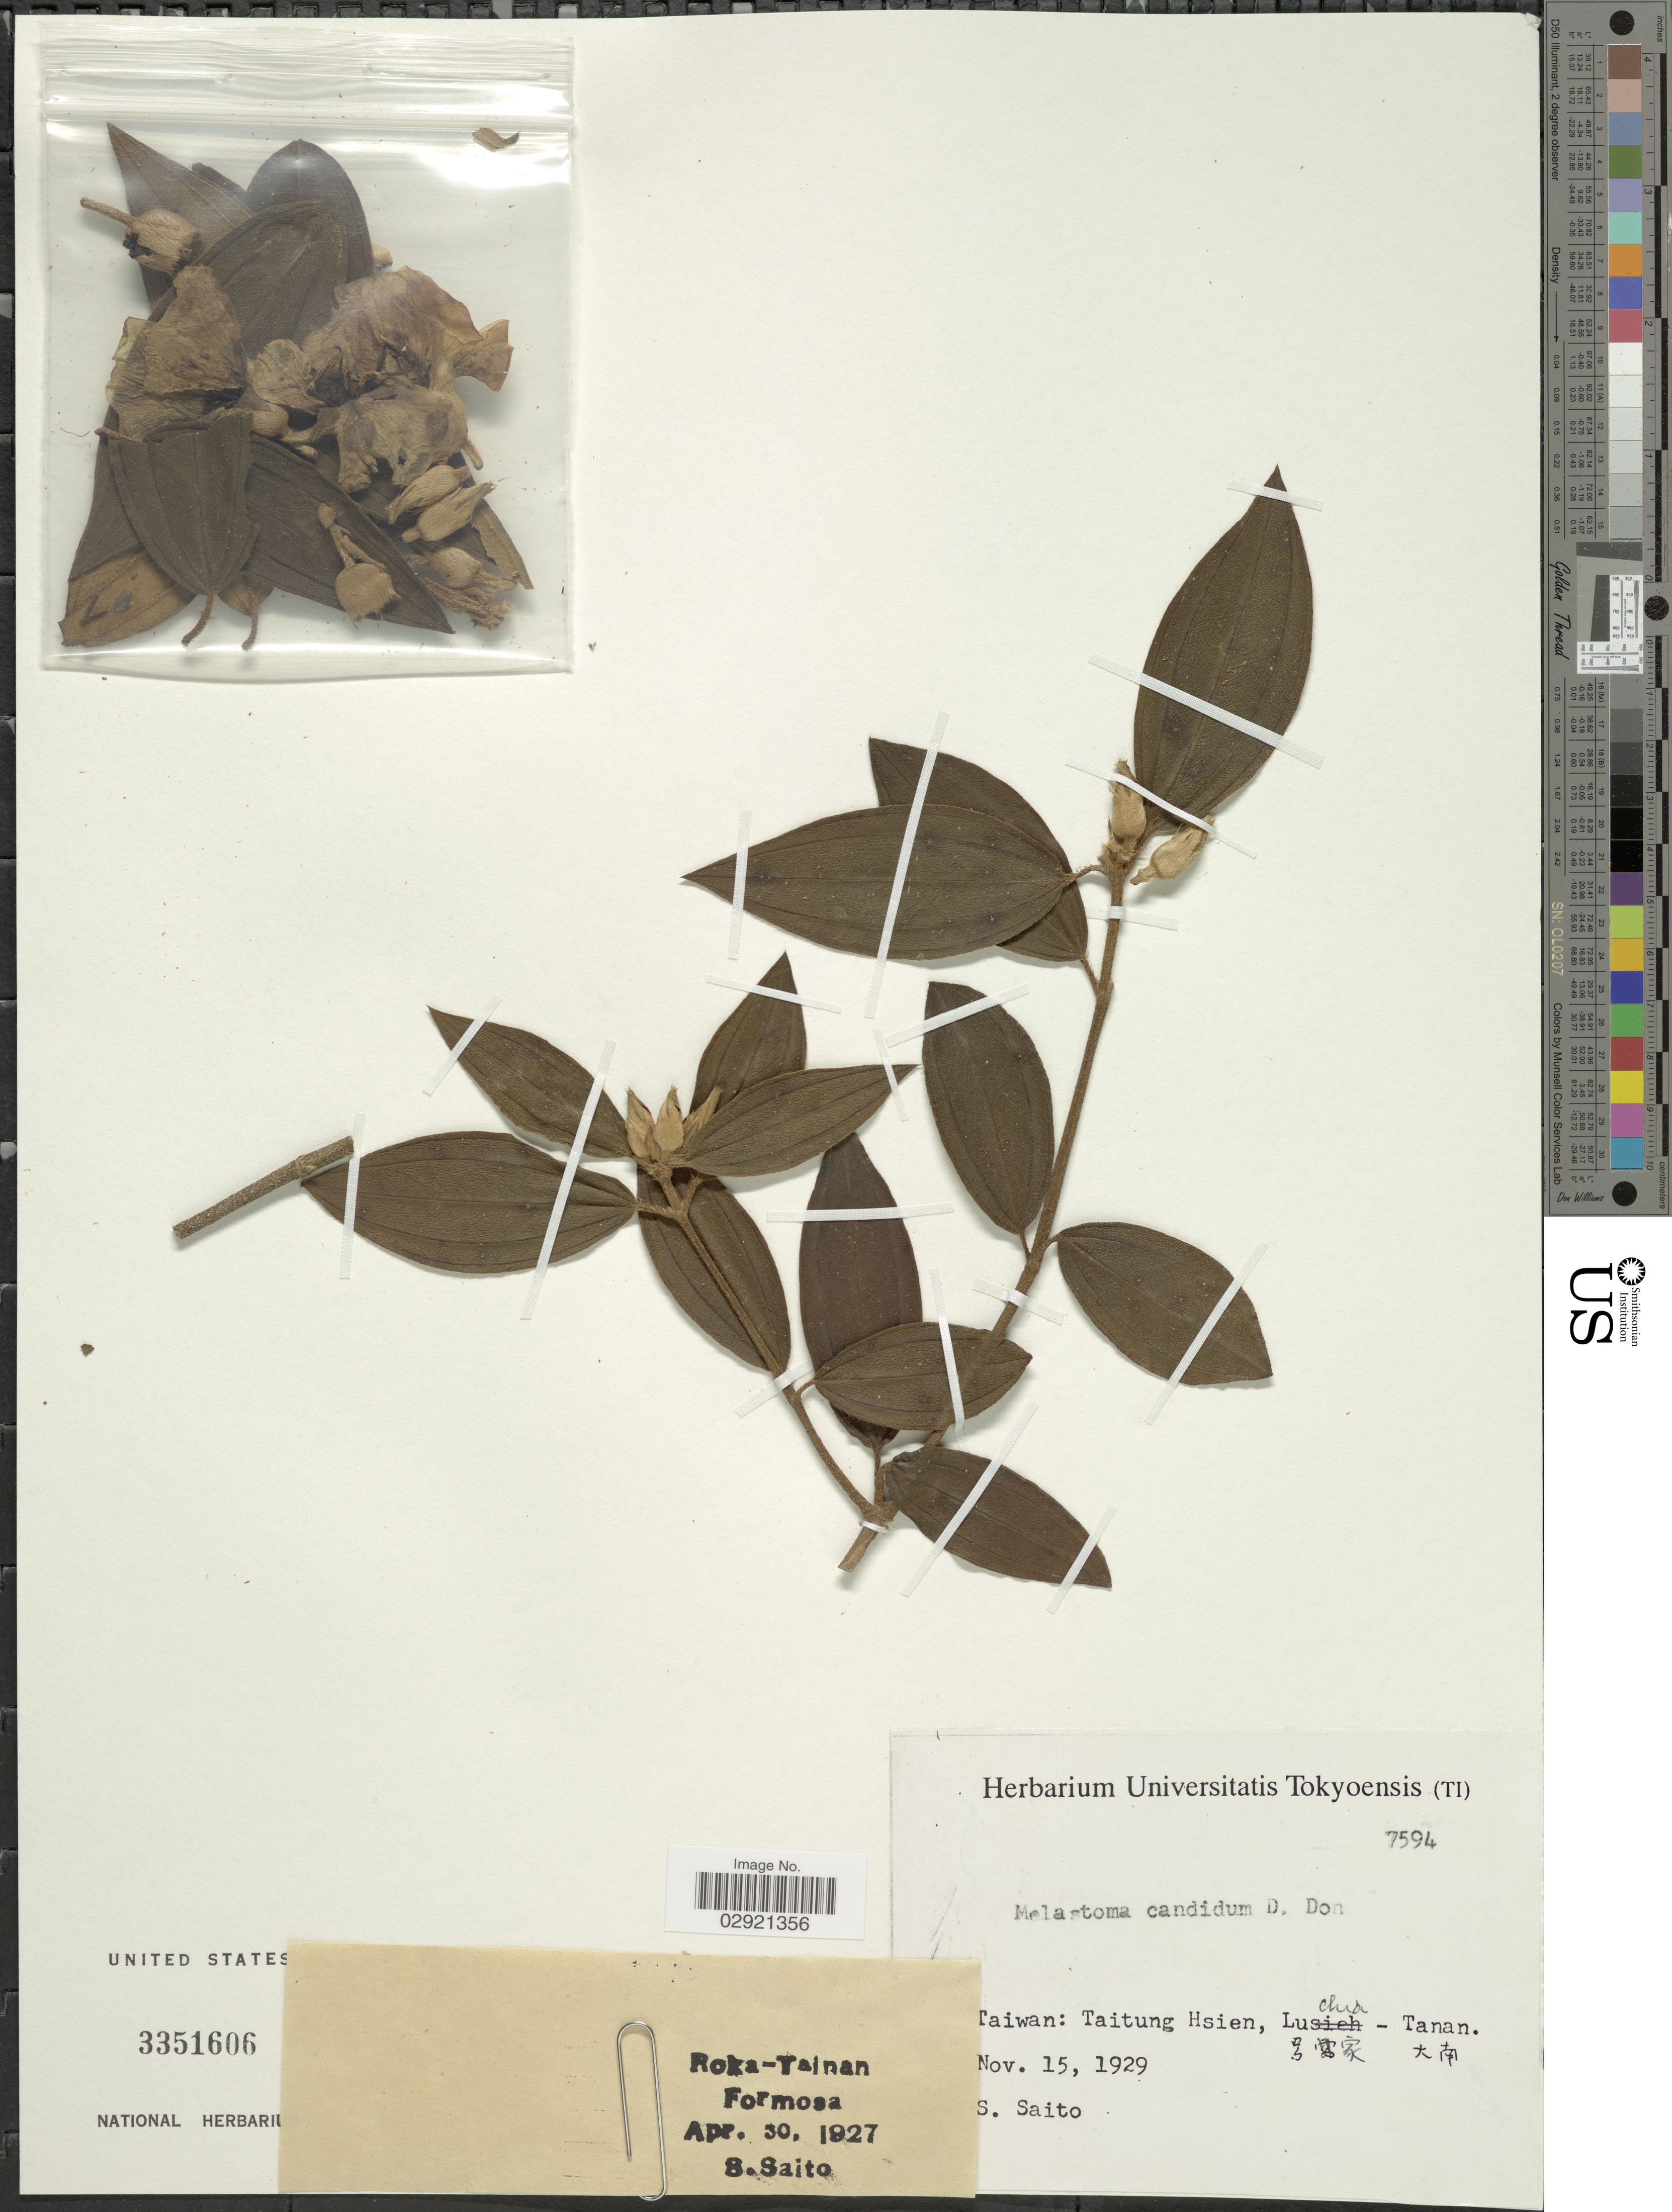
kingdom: Plantae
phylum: Tracheophyta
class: Magnoliopsida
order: Myrtales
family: Melastomataceae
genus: Melastoma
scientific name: Melastoma candidum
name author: D. Don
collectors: S. Saito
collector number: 7594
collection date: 1929-11-15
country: Taiwan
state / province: Taitung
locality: Taitung Hasien, Luchia [interpreted] - Tanan.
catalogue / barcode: US 3351606